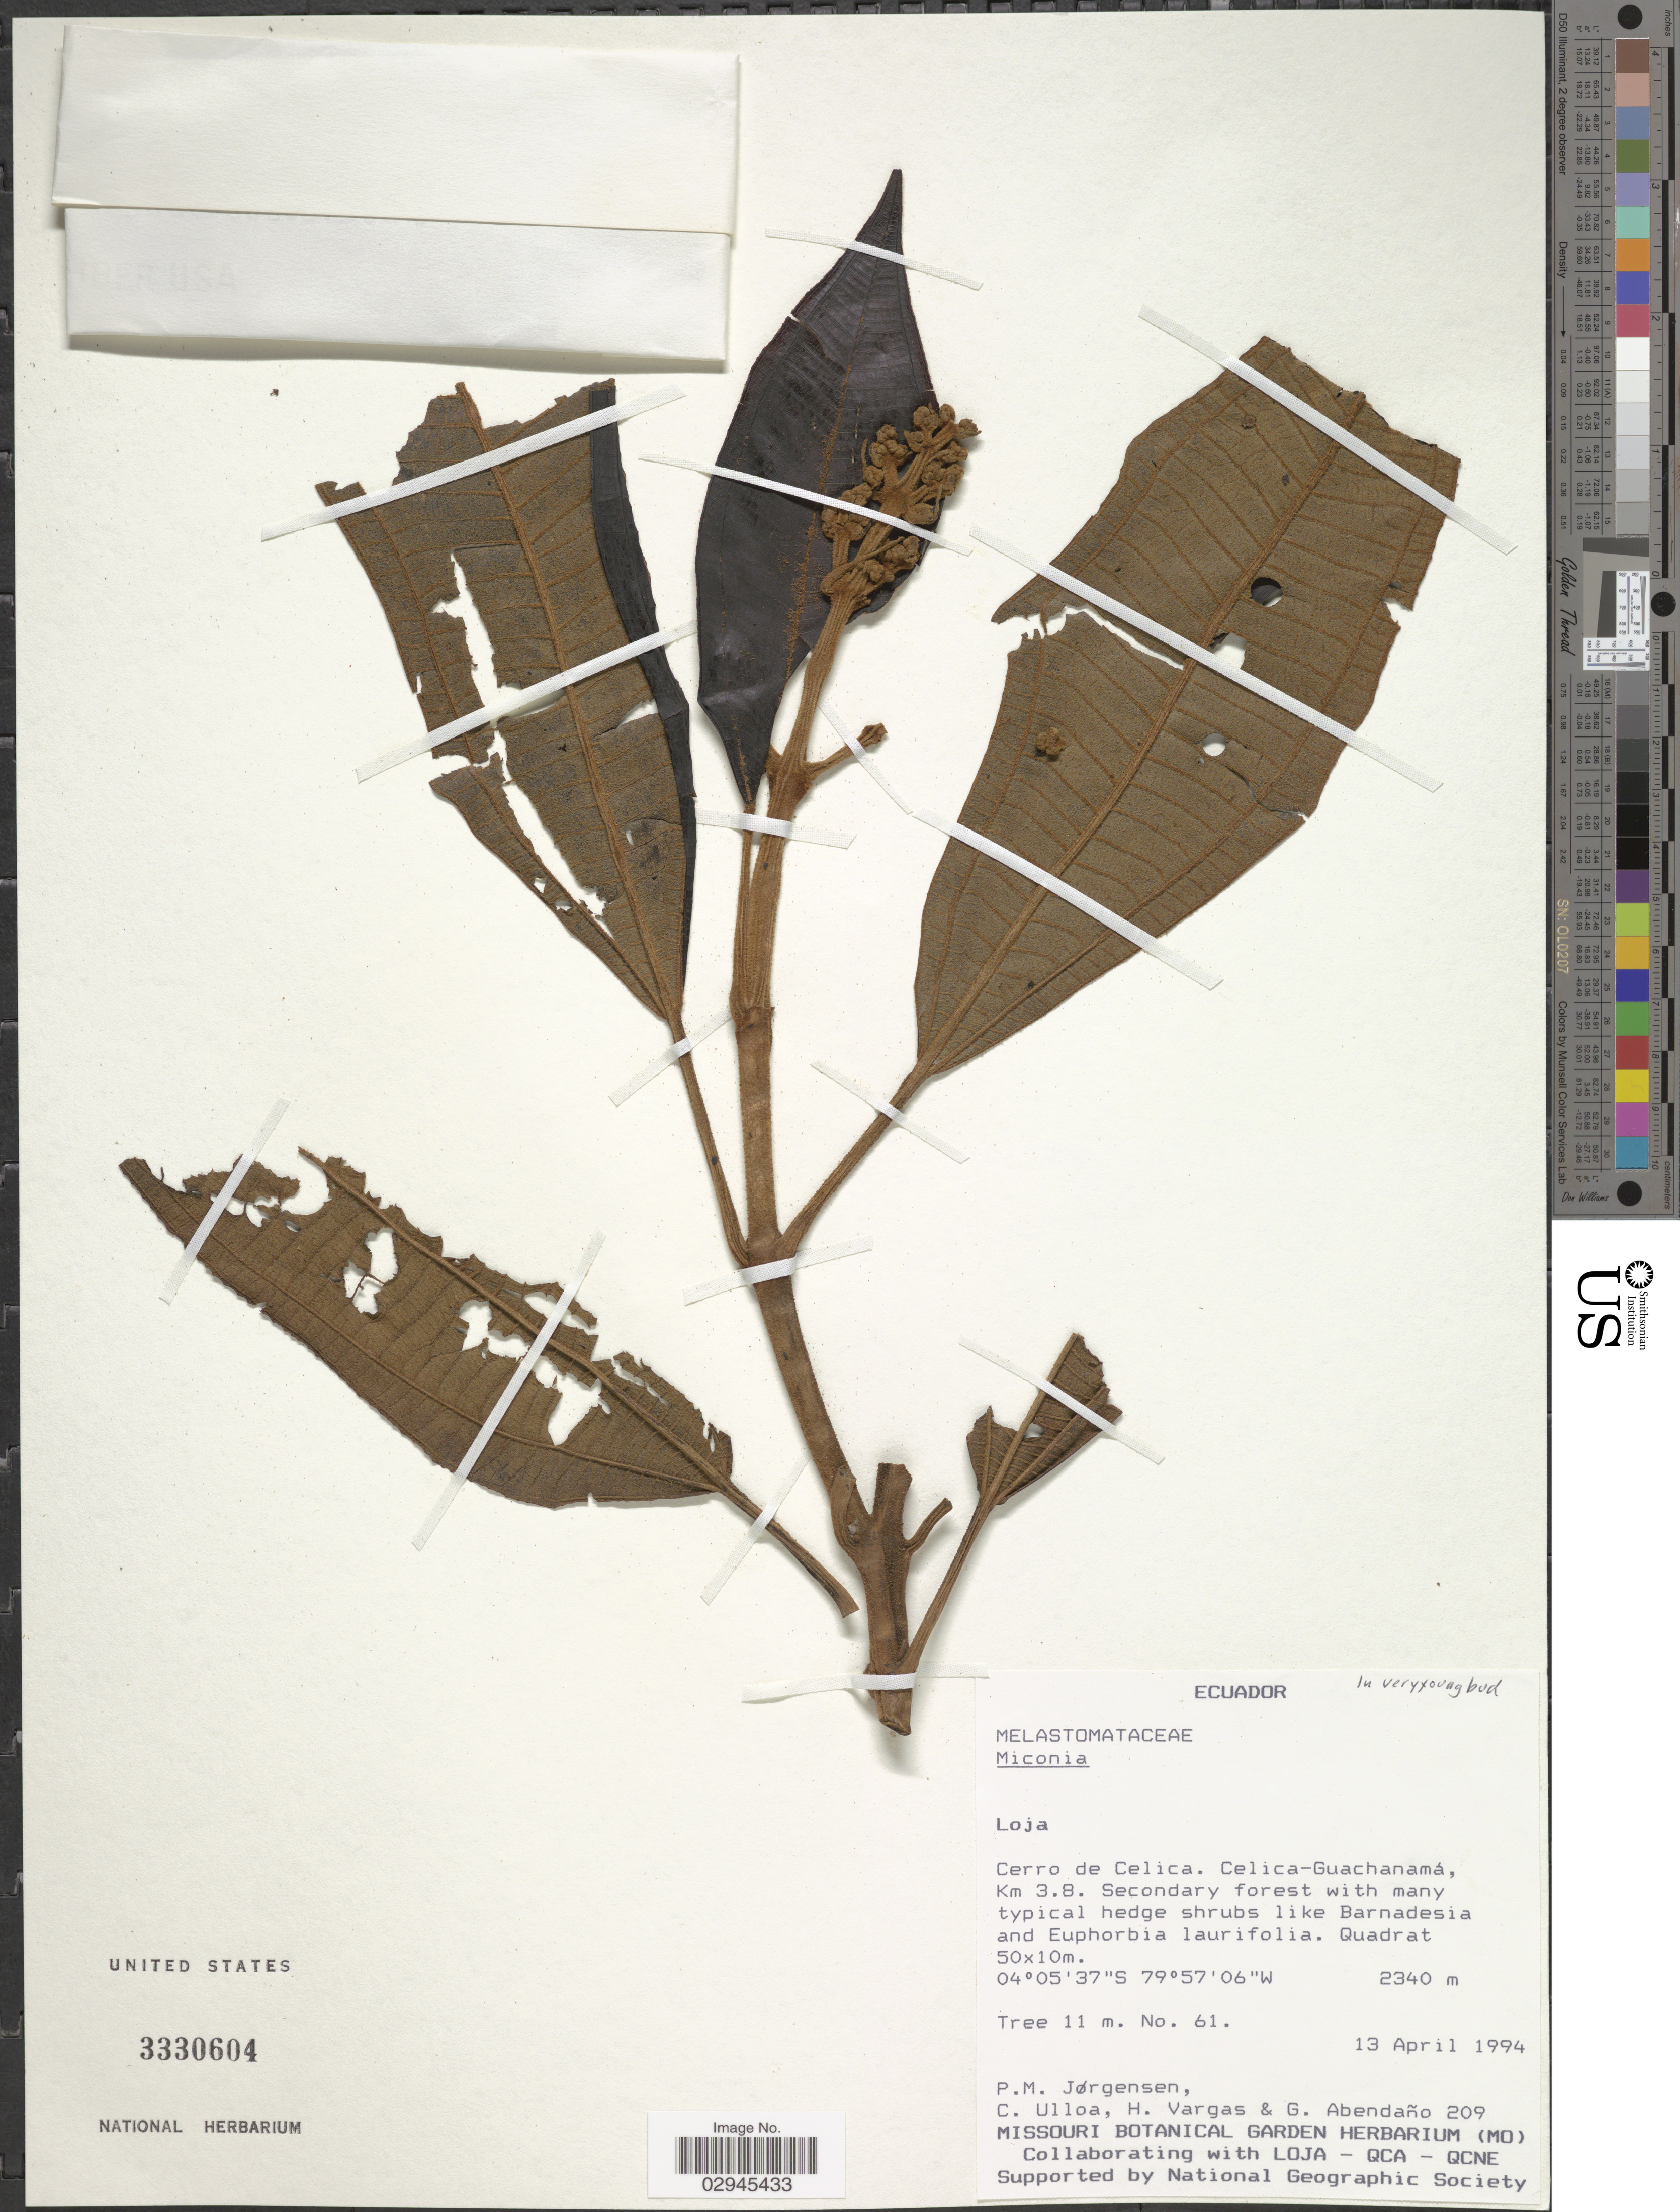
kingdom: Plantae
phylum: Tracheophyta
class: Magnoliopsida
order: Myrtales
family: Melastomataceae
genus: Miconia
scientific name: Miconia sp.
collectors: P. M. Jørgensen, C. Ulloa, H. Vargas & G. Abendaño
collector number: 209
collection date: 1994-04-13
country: Ecuador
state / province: Loja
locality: Cerro de Celica. Celica-Guachanamá, Km 3.8.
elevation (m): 2340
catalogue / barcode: US 3330604